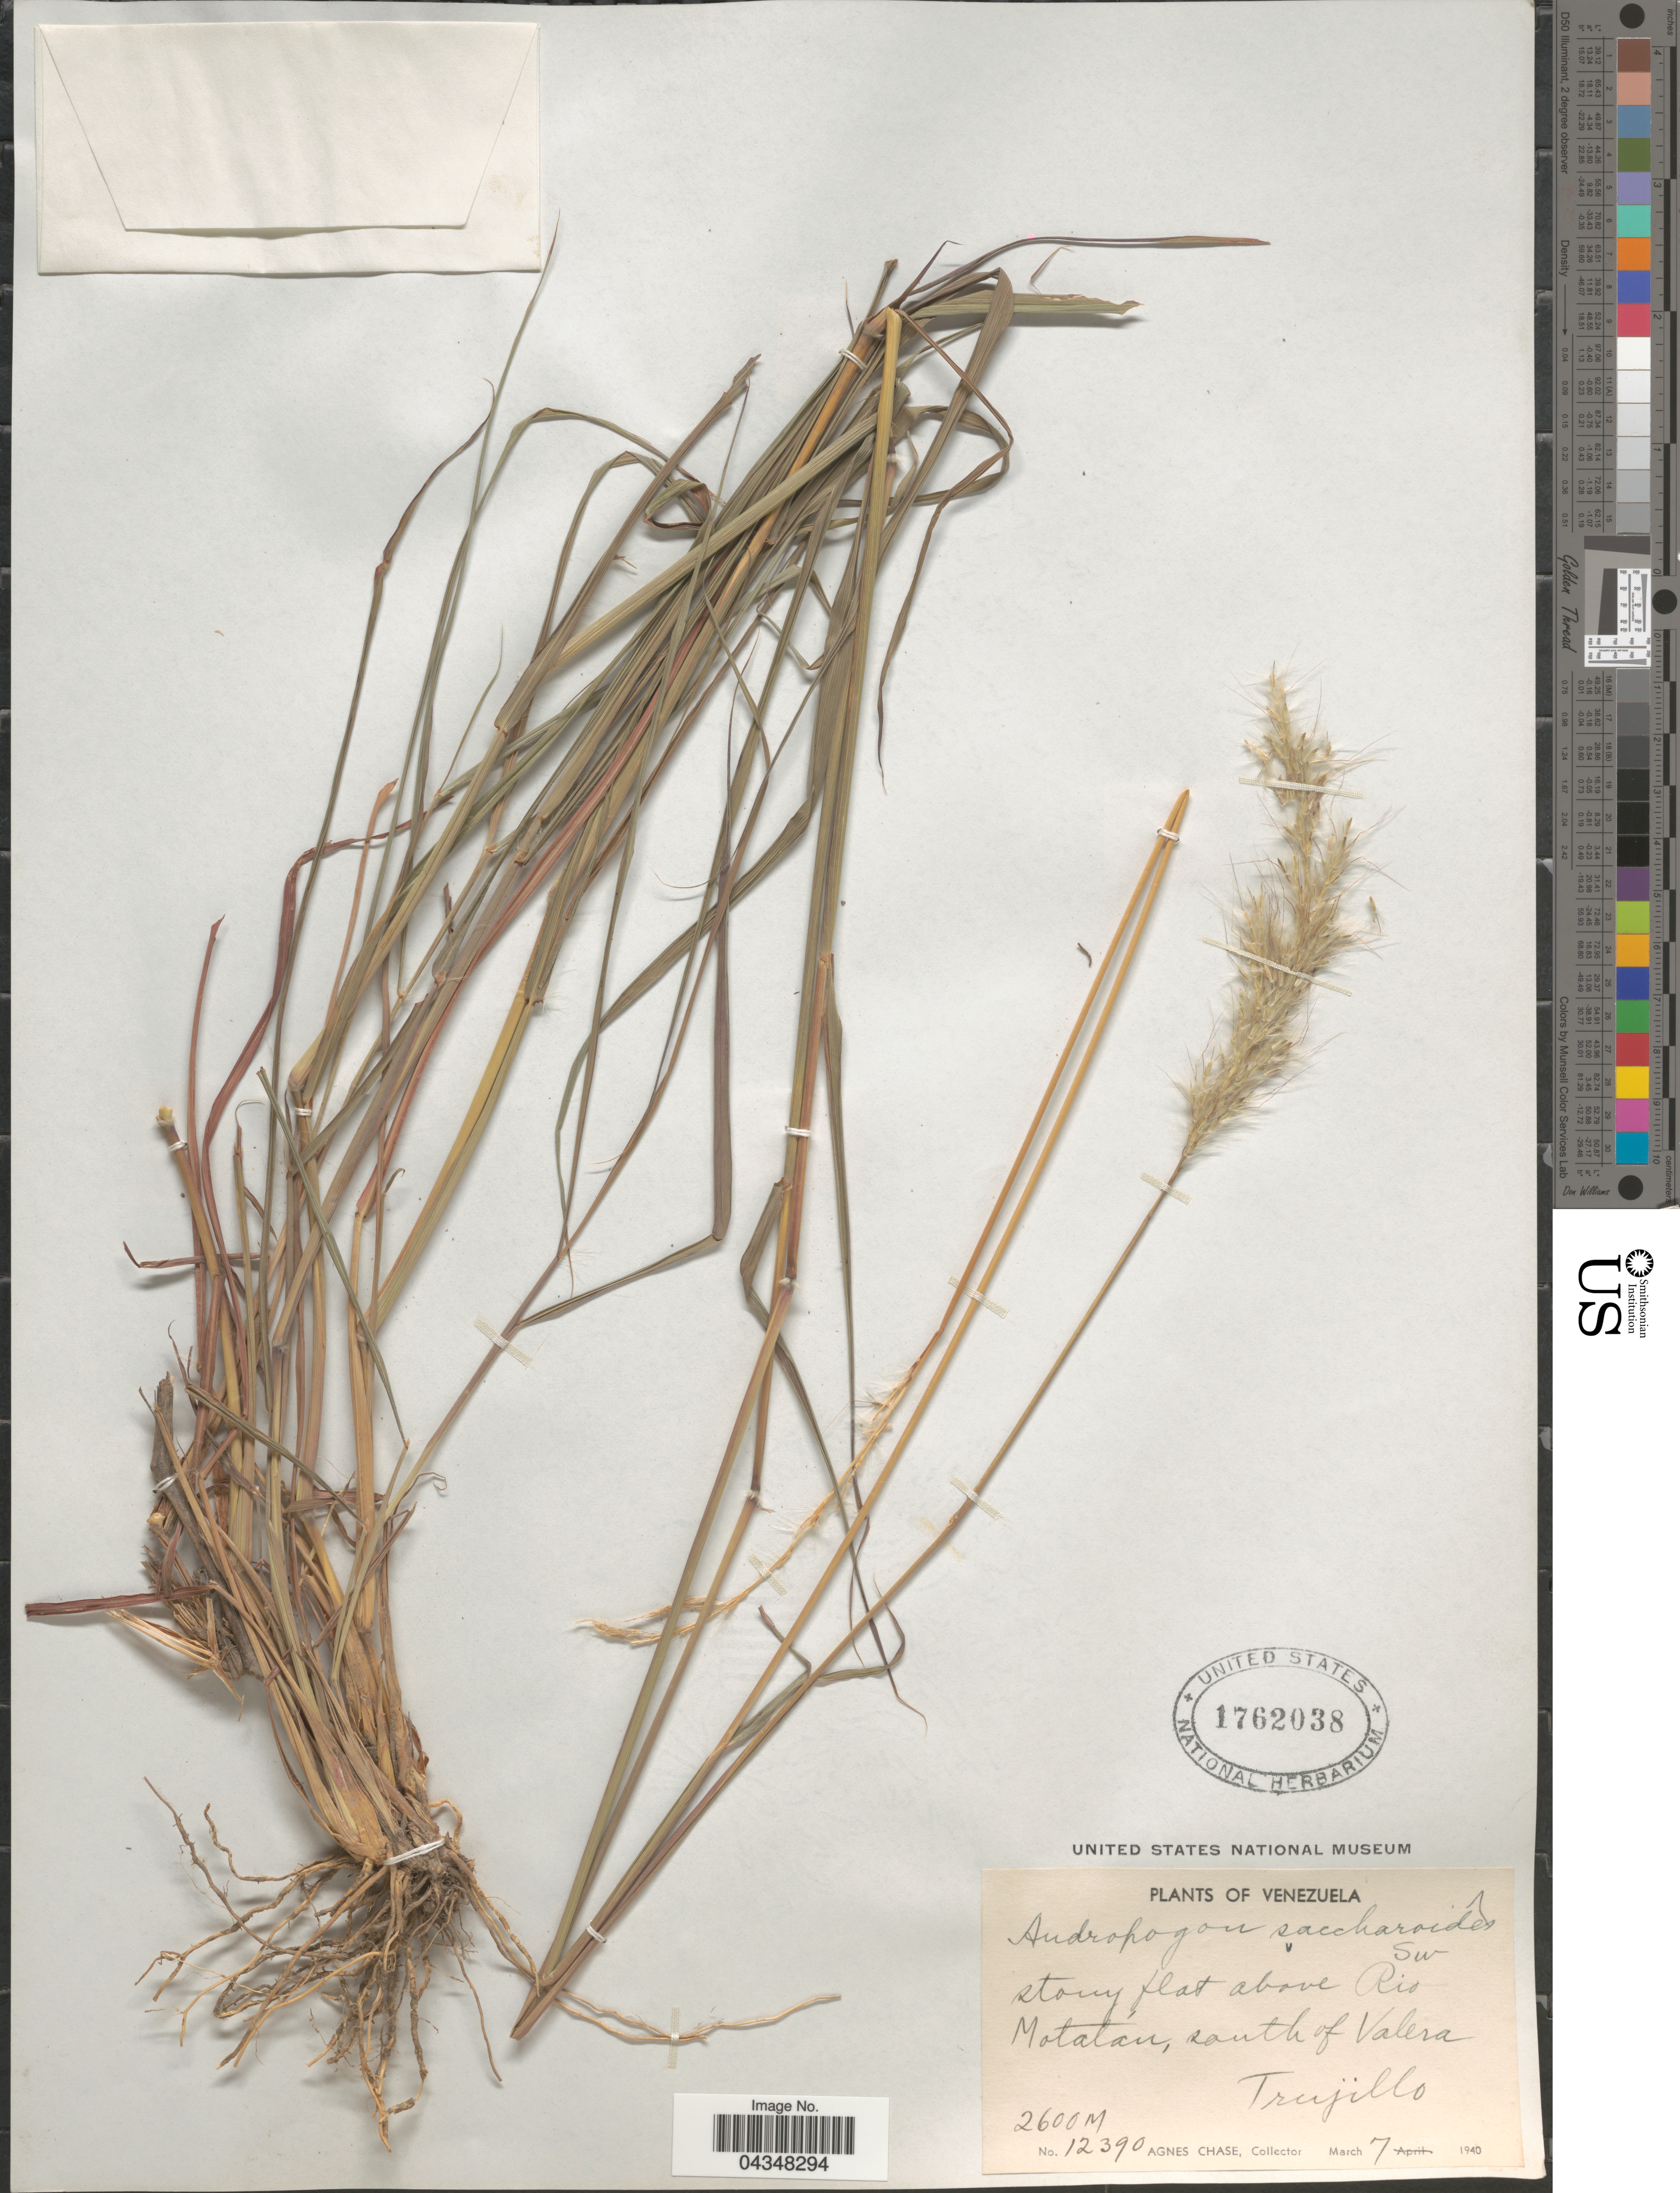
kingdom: Plantae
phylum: Tracheophyta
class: Liliopsida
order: Poales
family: Poaceae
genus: Bothriochloa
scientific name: Bothriochloa laguroides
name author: (DC.) Herter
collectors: A. Chase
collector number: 12390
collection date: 1940-03-07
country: Venezuela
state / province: Trujillo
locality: Above Rio Motatán, south of Valera.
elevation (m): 2600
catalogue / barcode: US 1762038